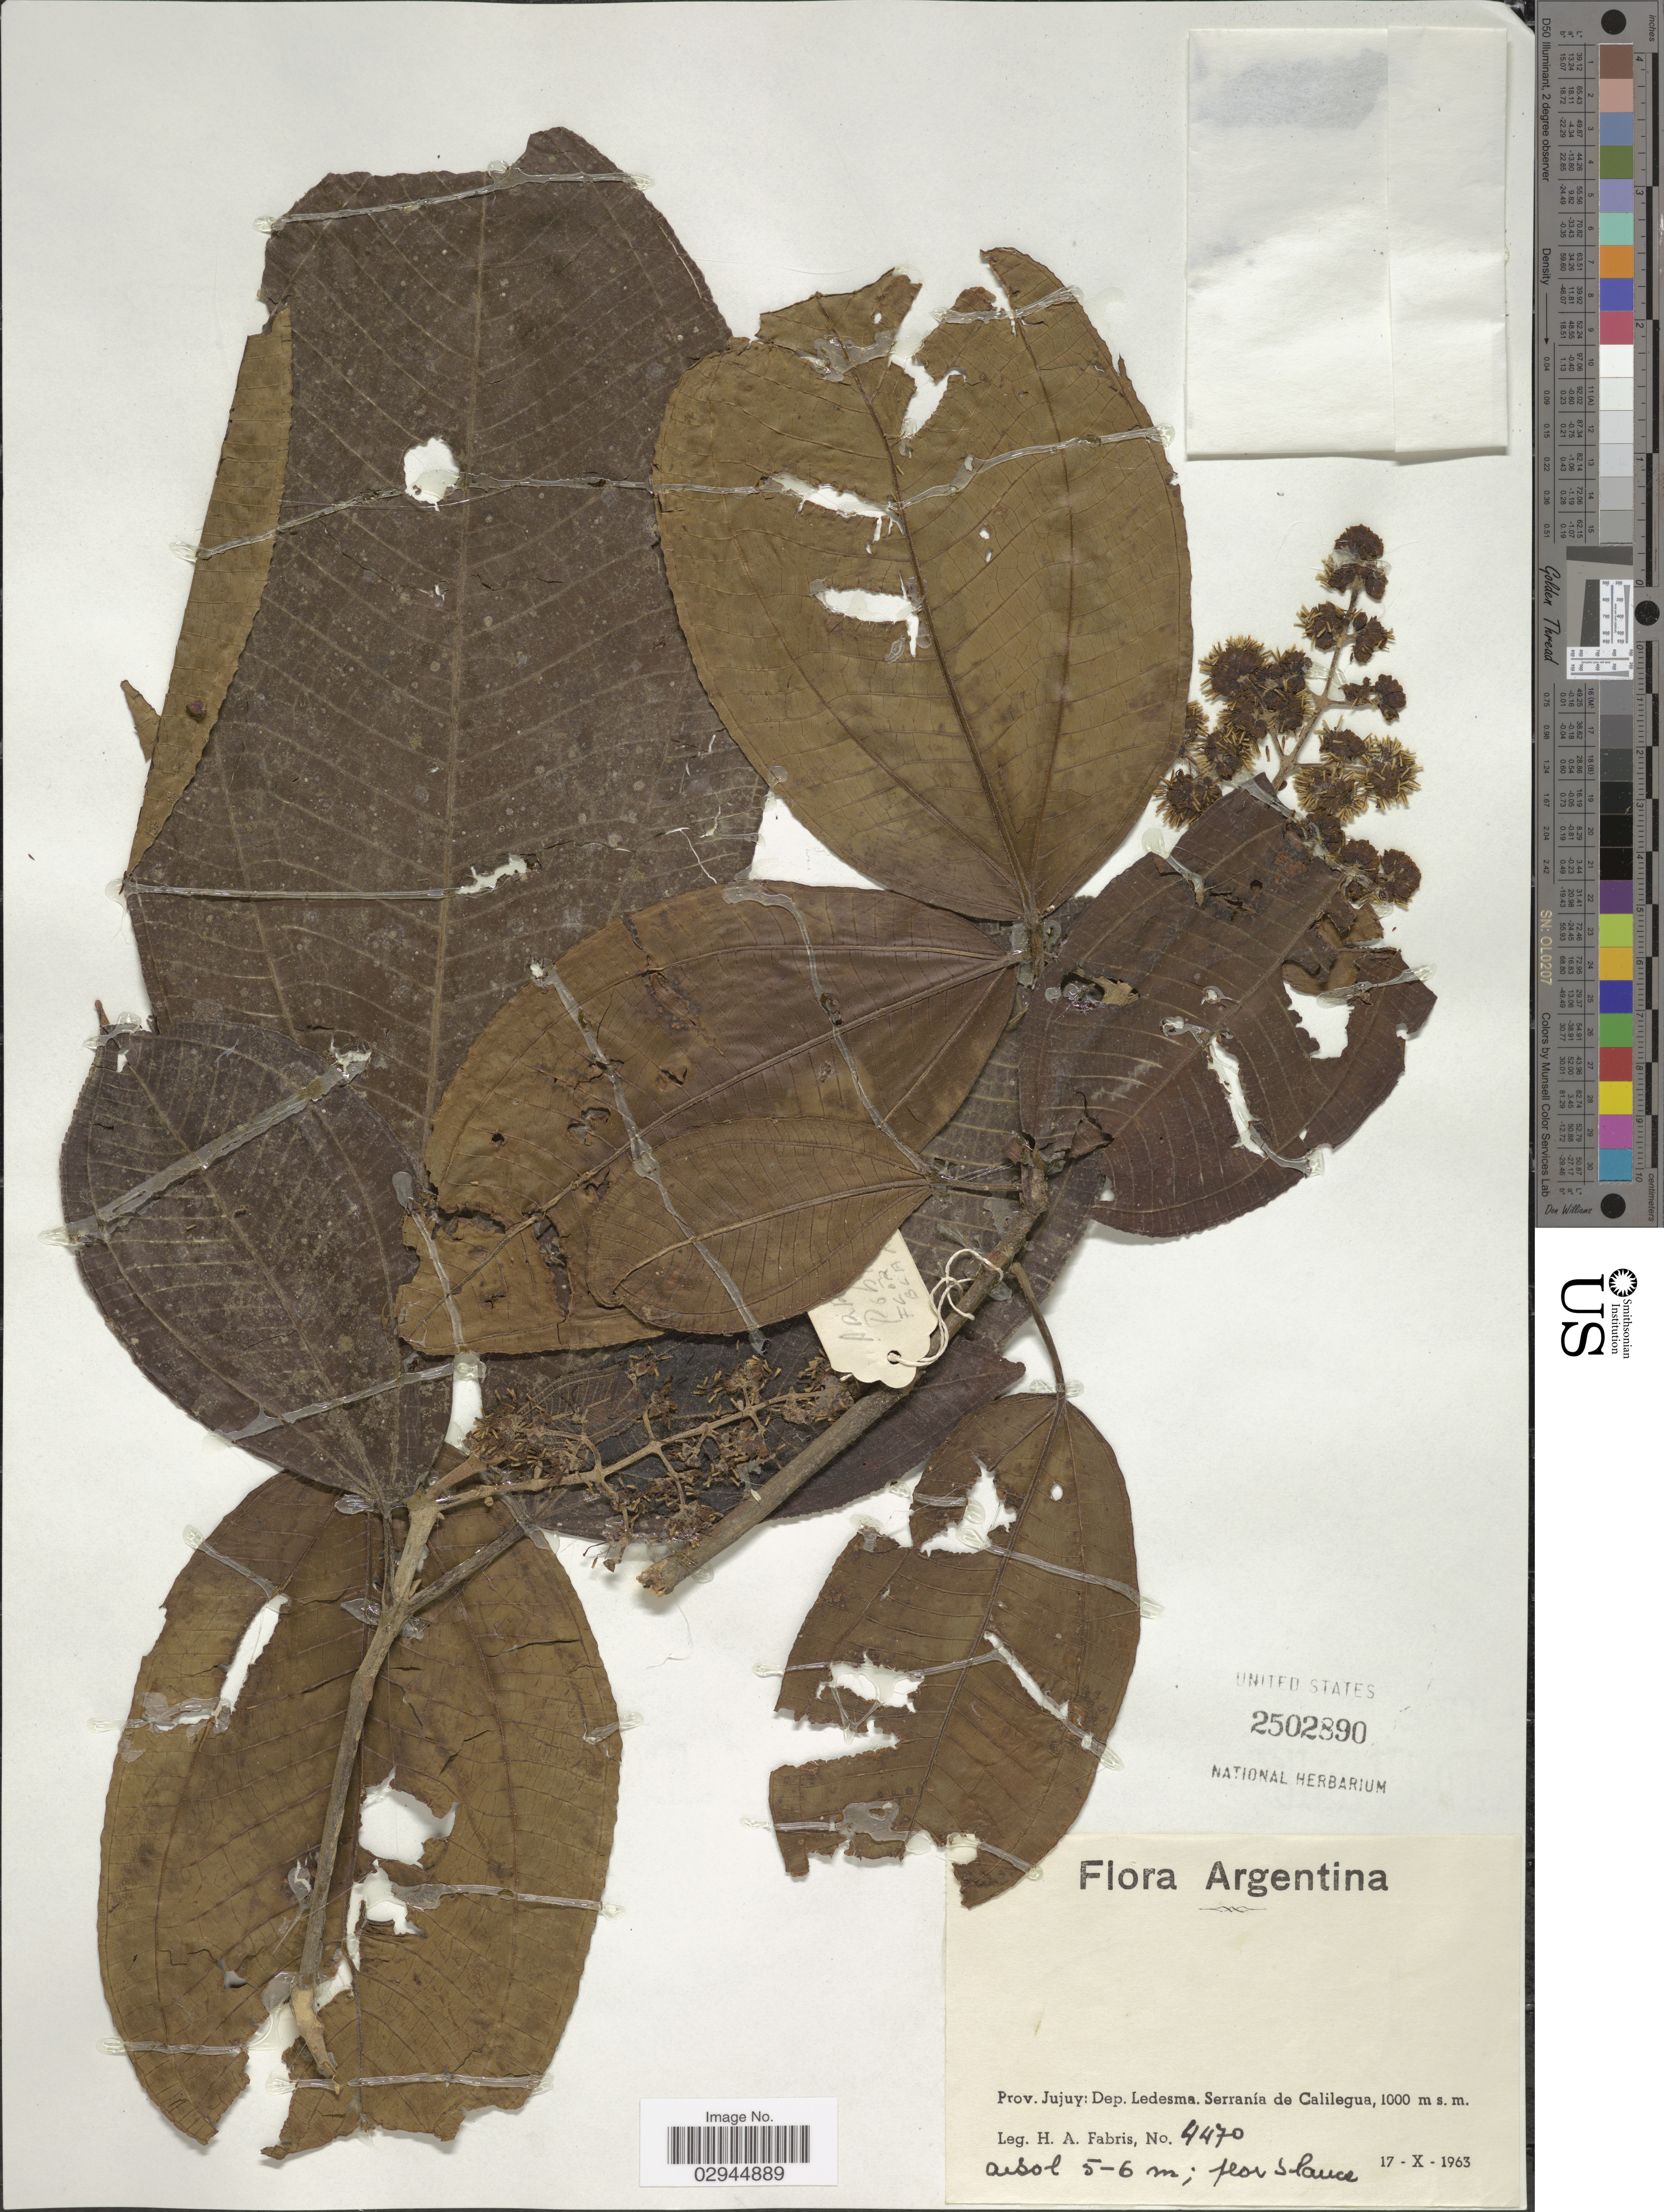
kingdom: Plantae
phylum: Tracheophyta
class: Magnoliopsida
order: Myrtales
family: Melastomataceae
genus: Miconia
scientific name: Miconia ioneura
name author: Griseb.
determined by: Michelangeli, F. A.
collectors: H. A. Fabris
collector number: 4470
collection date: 1963-10-17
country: Argentina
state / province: Jujuy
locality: Dep. Ledesma. Serranía de Calilegua.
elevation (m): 1000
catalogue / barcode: US 2502890